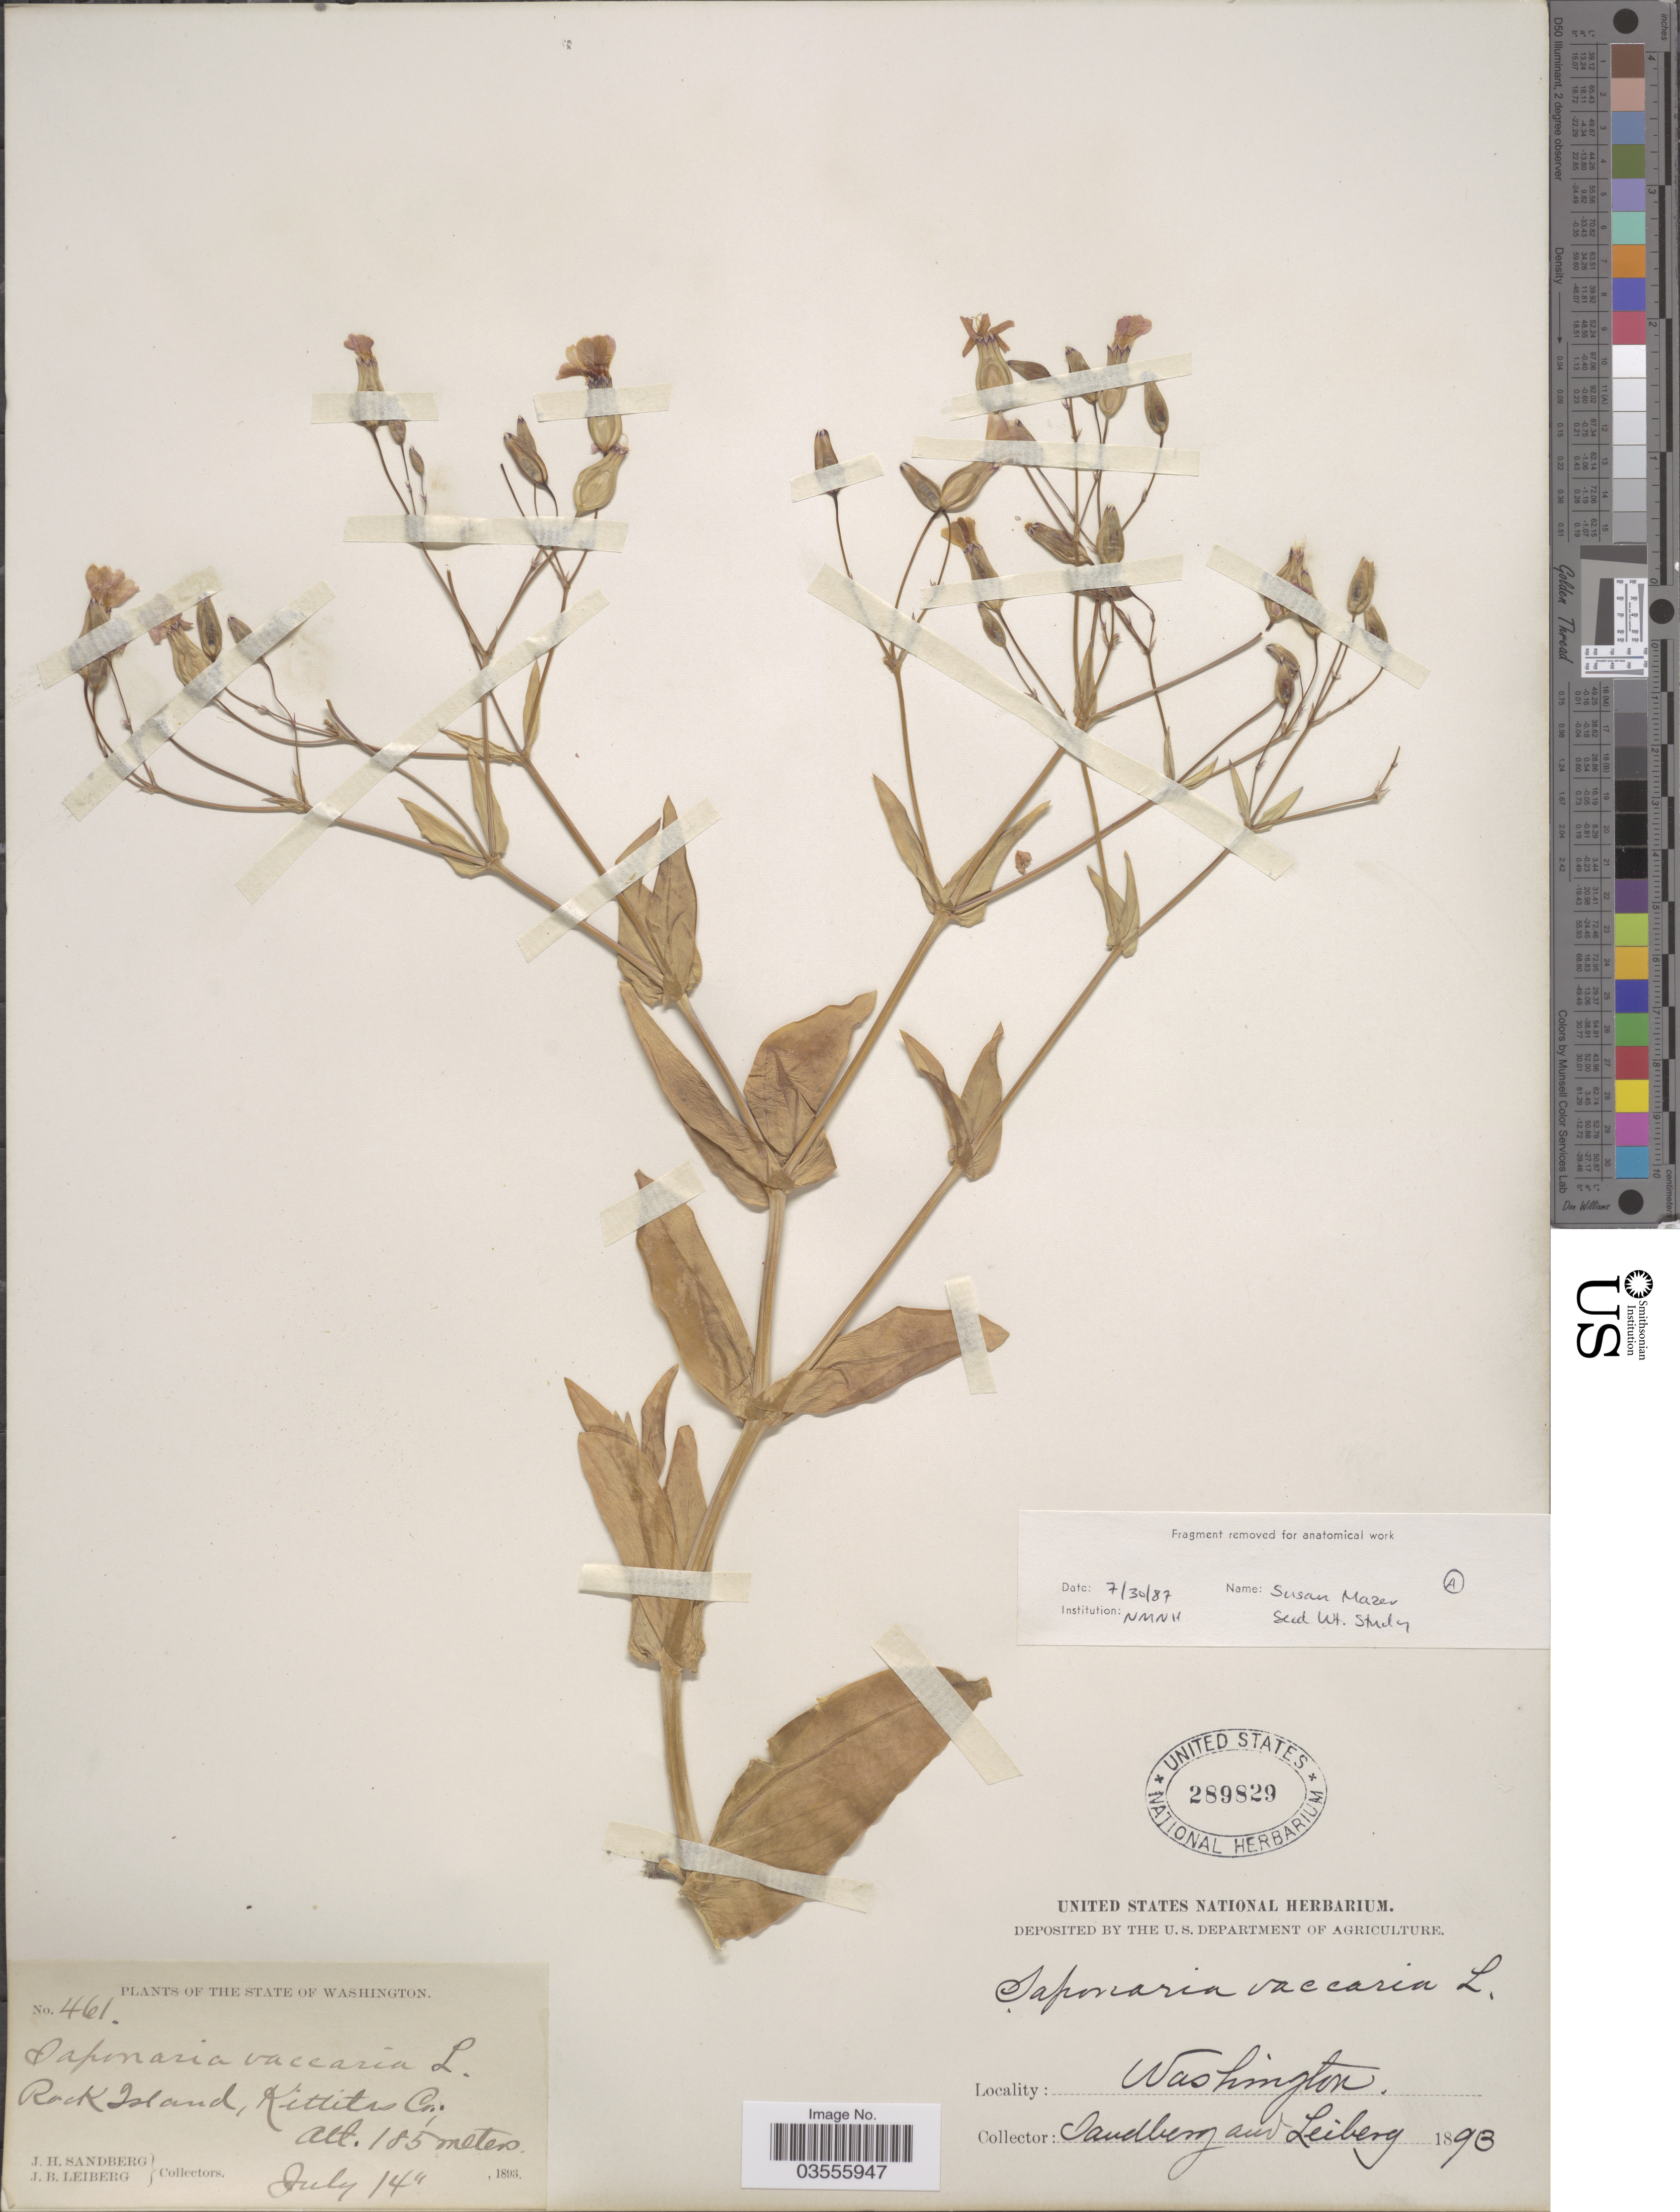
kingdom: Plantae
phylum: Tracheophyta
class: Magnoliopsida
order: Caryophyllales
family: Caryophyllaceae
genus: Vaccaria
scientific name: Vaccaria vaccaria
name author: (L.) Britton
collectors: J. H. Sandberg & J. B. Leiberg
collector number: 461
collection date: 1893-07-14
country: United States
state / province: Washington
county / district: Kittitas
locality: Rock Island.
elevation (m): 185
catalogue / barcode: US 289829